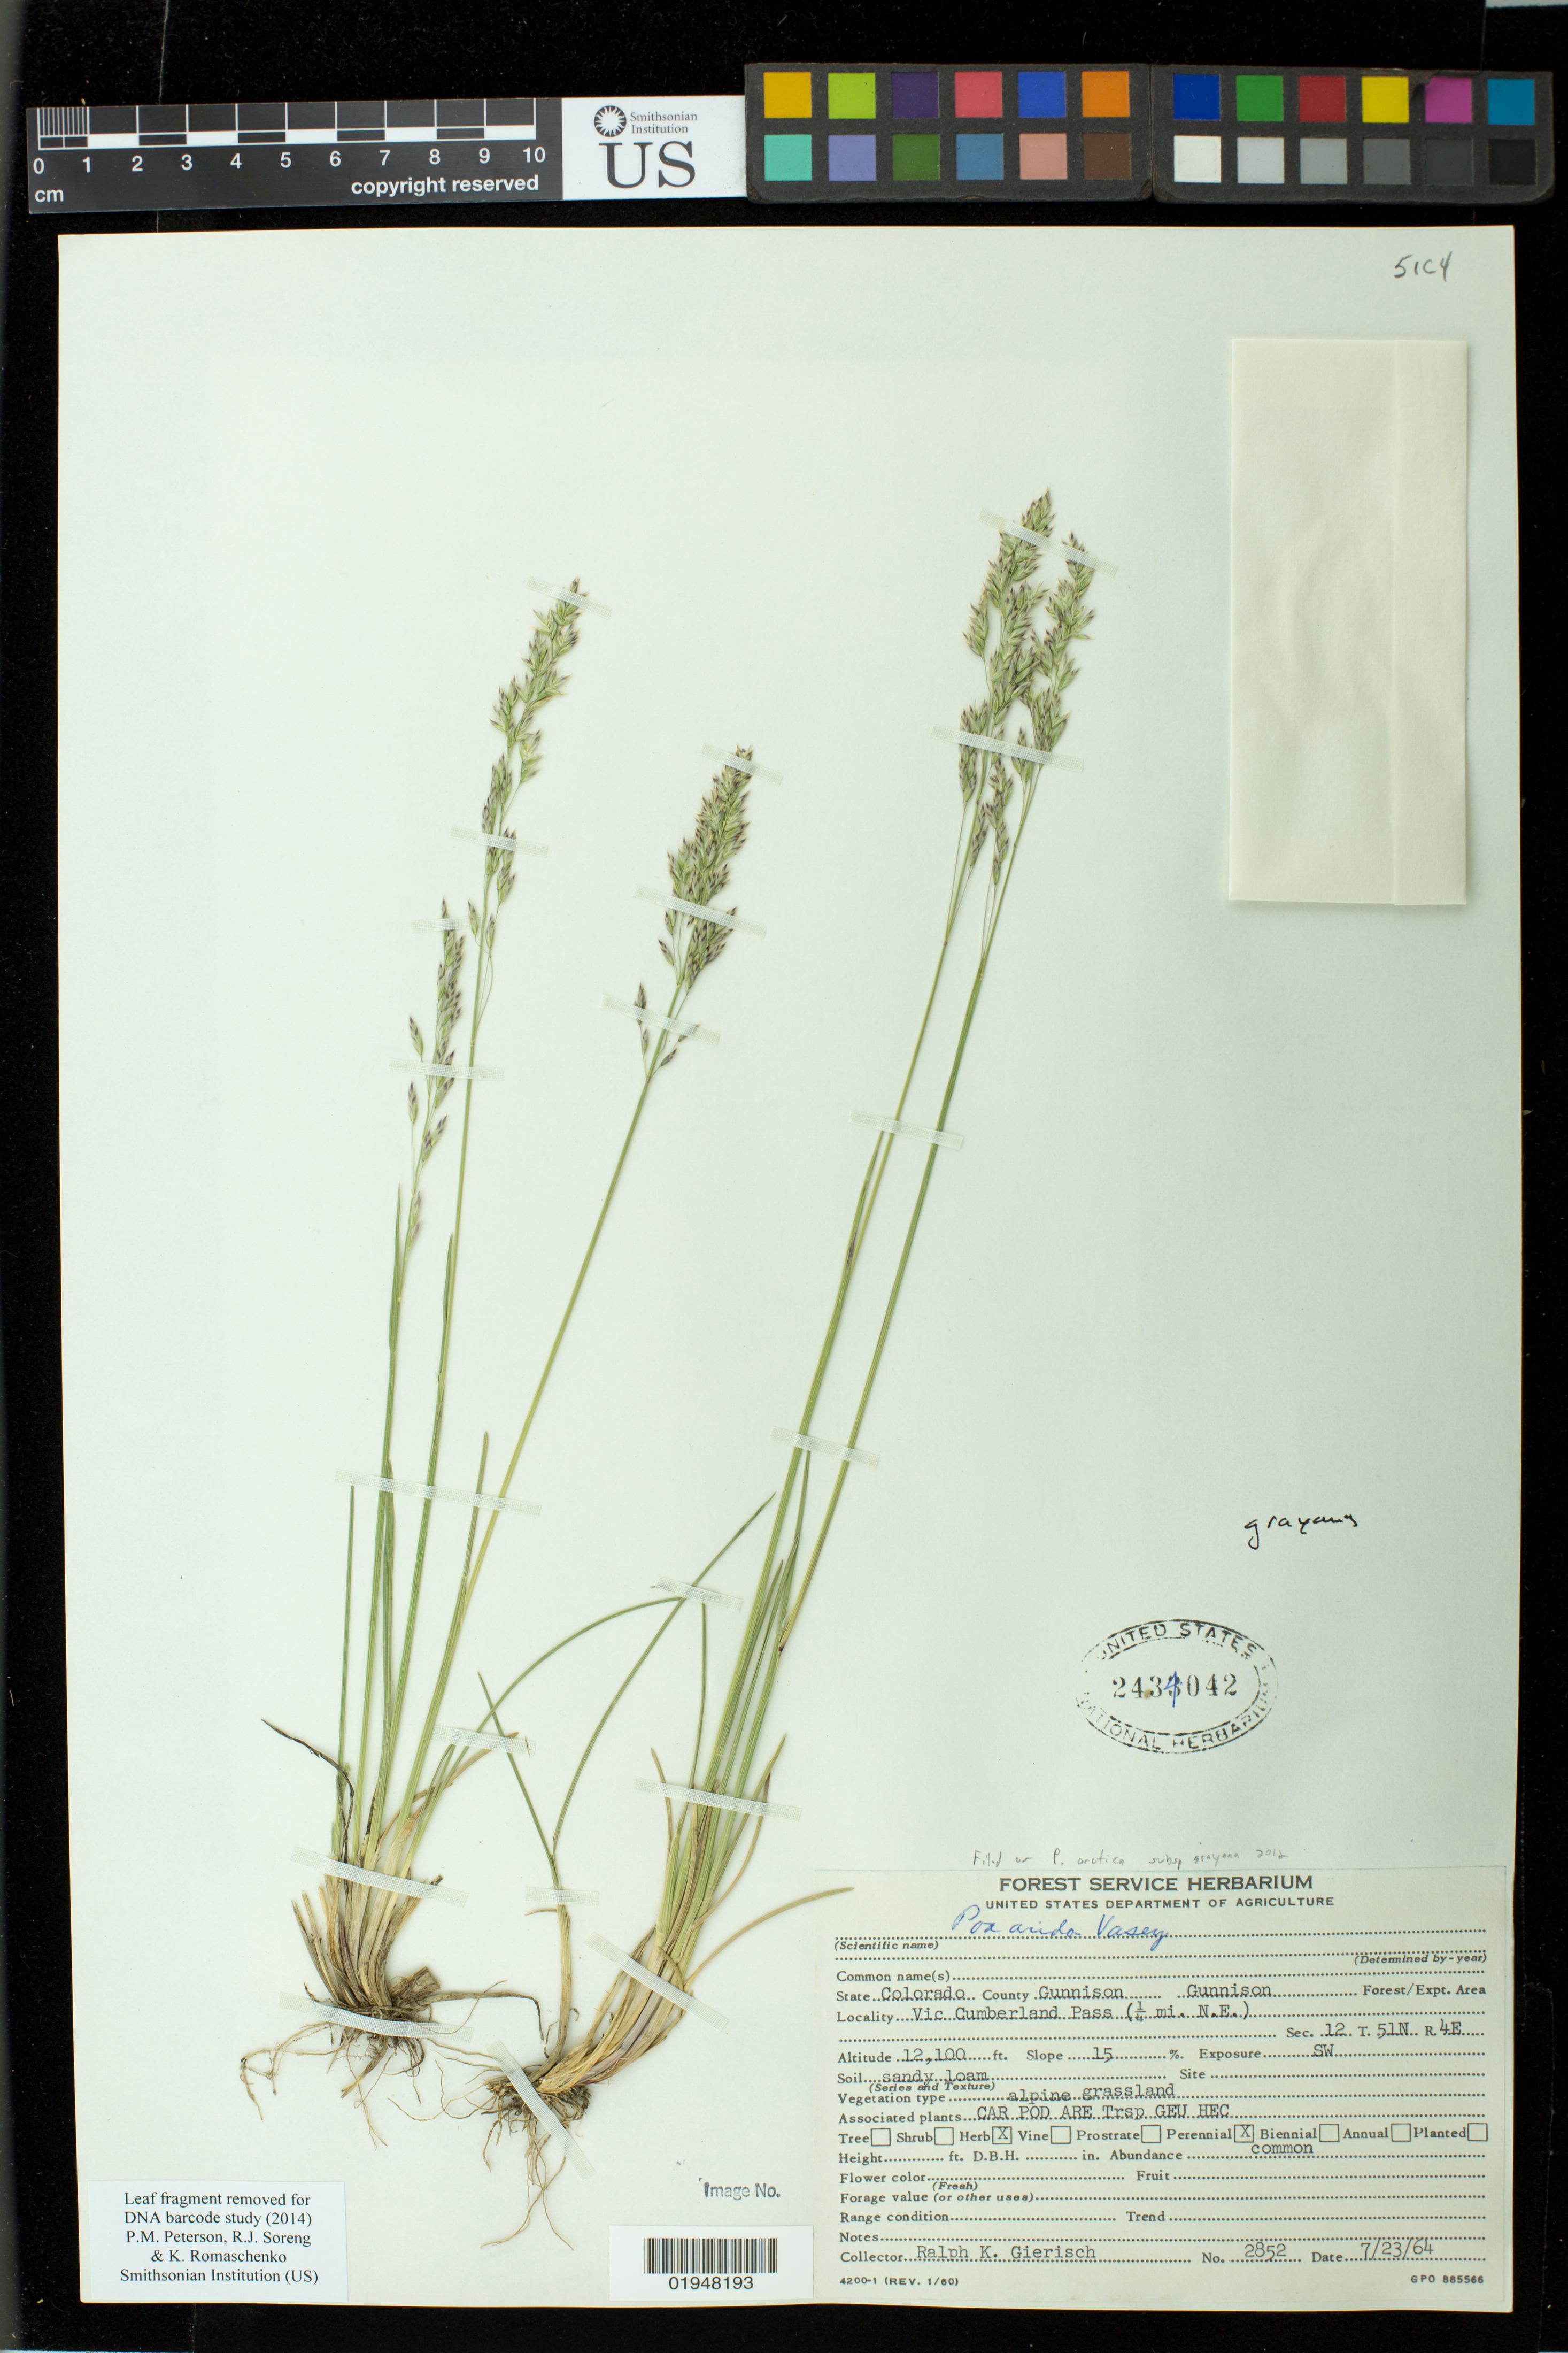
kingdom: Plantae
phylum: Tracheophyta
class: Liliopsida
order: Poales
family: Poaceae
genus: Poa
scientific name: Poa arctica var. grayana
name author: (Vasey) Dorn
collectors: R. Gierisch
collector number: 2852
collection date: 1964-07-23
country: United States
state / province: Colorado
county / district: Gunnison County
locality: Gunnison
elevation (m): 3688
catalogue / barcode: US 2434042